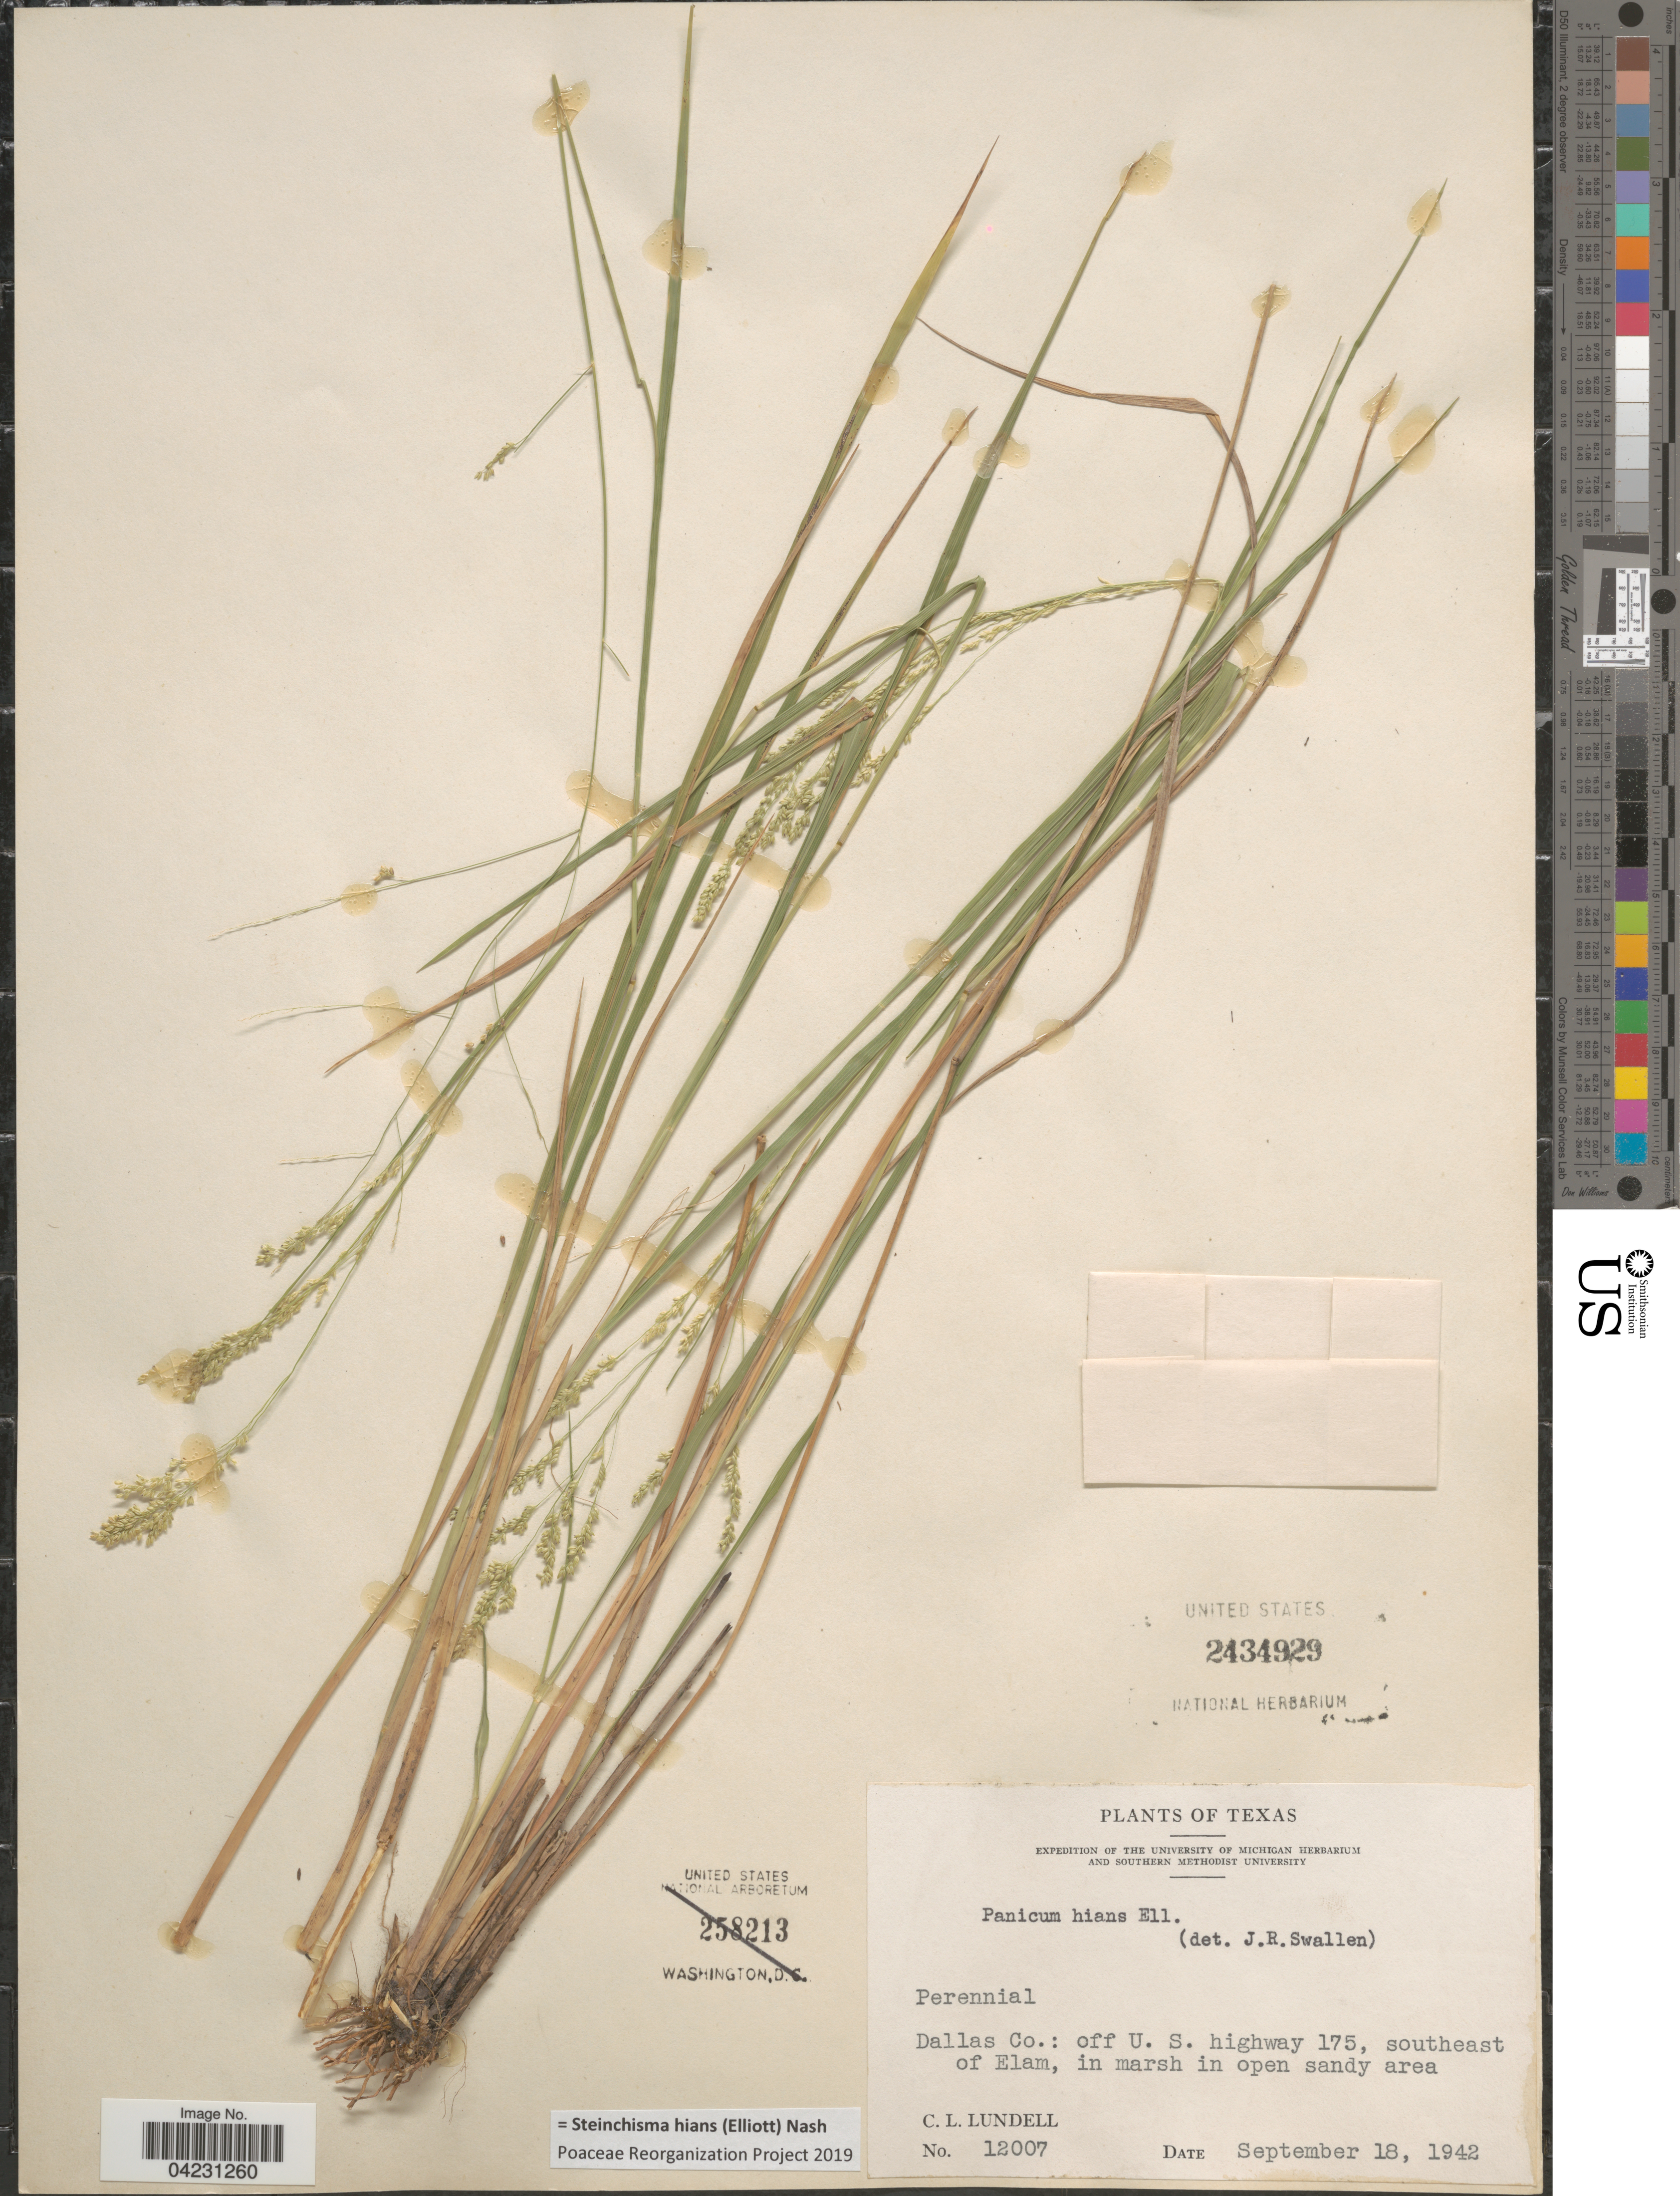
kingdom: Plantae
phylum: Tracheophyta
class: Liliopsida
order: Poales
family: Poaceae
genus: Steinchisma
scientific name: Steinchisma hians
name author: (Elliott) Nash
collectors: C. L. Lundell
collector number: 12007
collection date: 1942-09-18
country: United States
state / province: Texas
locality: Expedition of the University of Michigan Herbarium and Southern Methodist University. Dallas Co.: off U. S. highway 175, southeast of Elam, in marsh in open sandy area.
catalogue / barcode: US 2434929